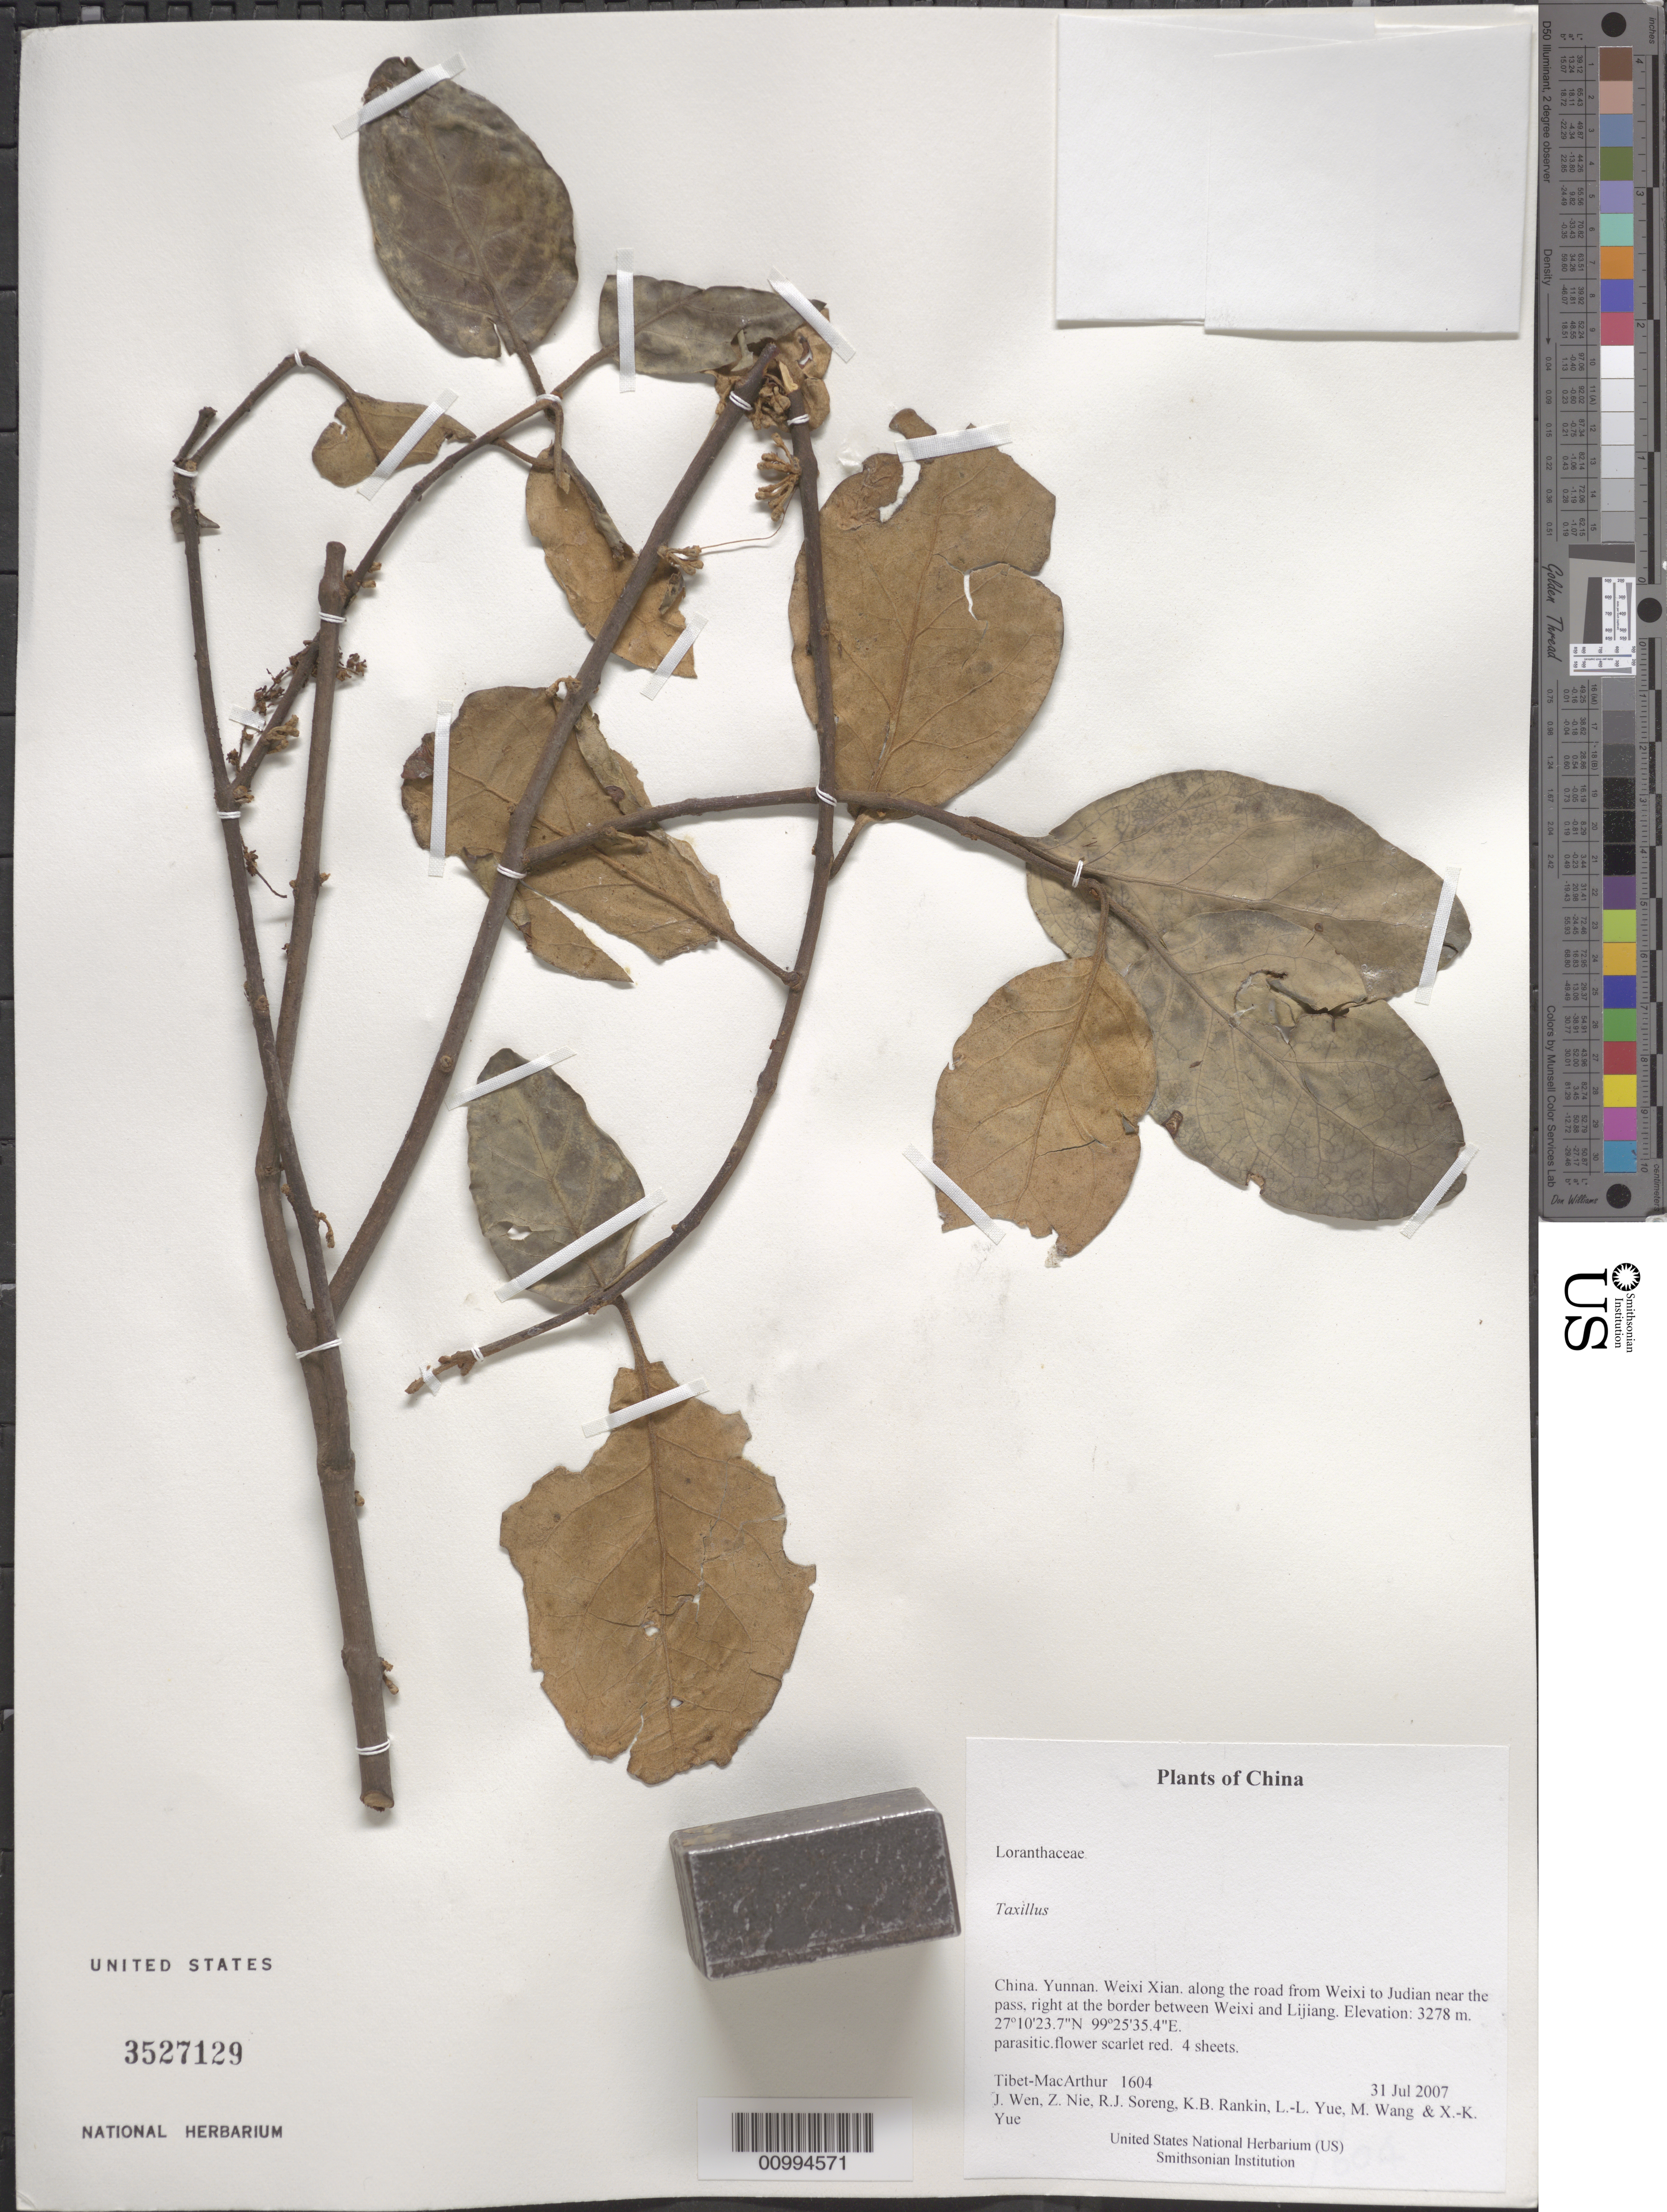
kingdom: Plantae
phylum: Tracheophyta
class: Magnoliopsida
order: Santalales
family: Loranthaceae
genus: Taxillus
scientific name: Taxillus sp.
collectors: Tibet-MacArthur, J. Wen, Z. Nie, R. J. Soreng, K. Rankin, L. Yue, M. Wang & X. Yue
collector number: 1604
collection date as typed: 31 Jul 2007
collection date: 2007-07-31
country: China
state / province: Yunnan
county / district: Weixi Xian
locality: along the road from Weixi to Judian near the pass, right at the border between Weixi and Lijiang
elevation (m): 3278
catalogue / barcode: US 3527129